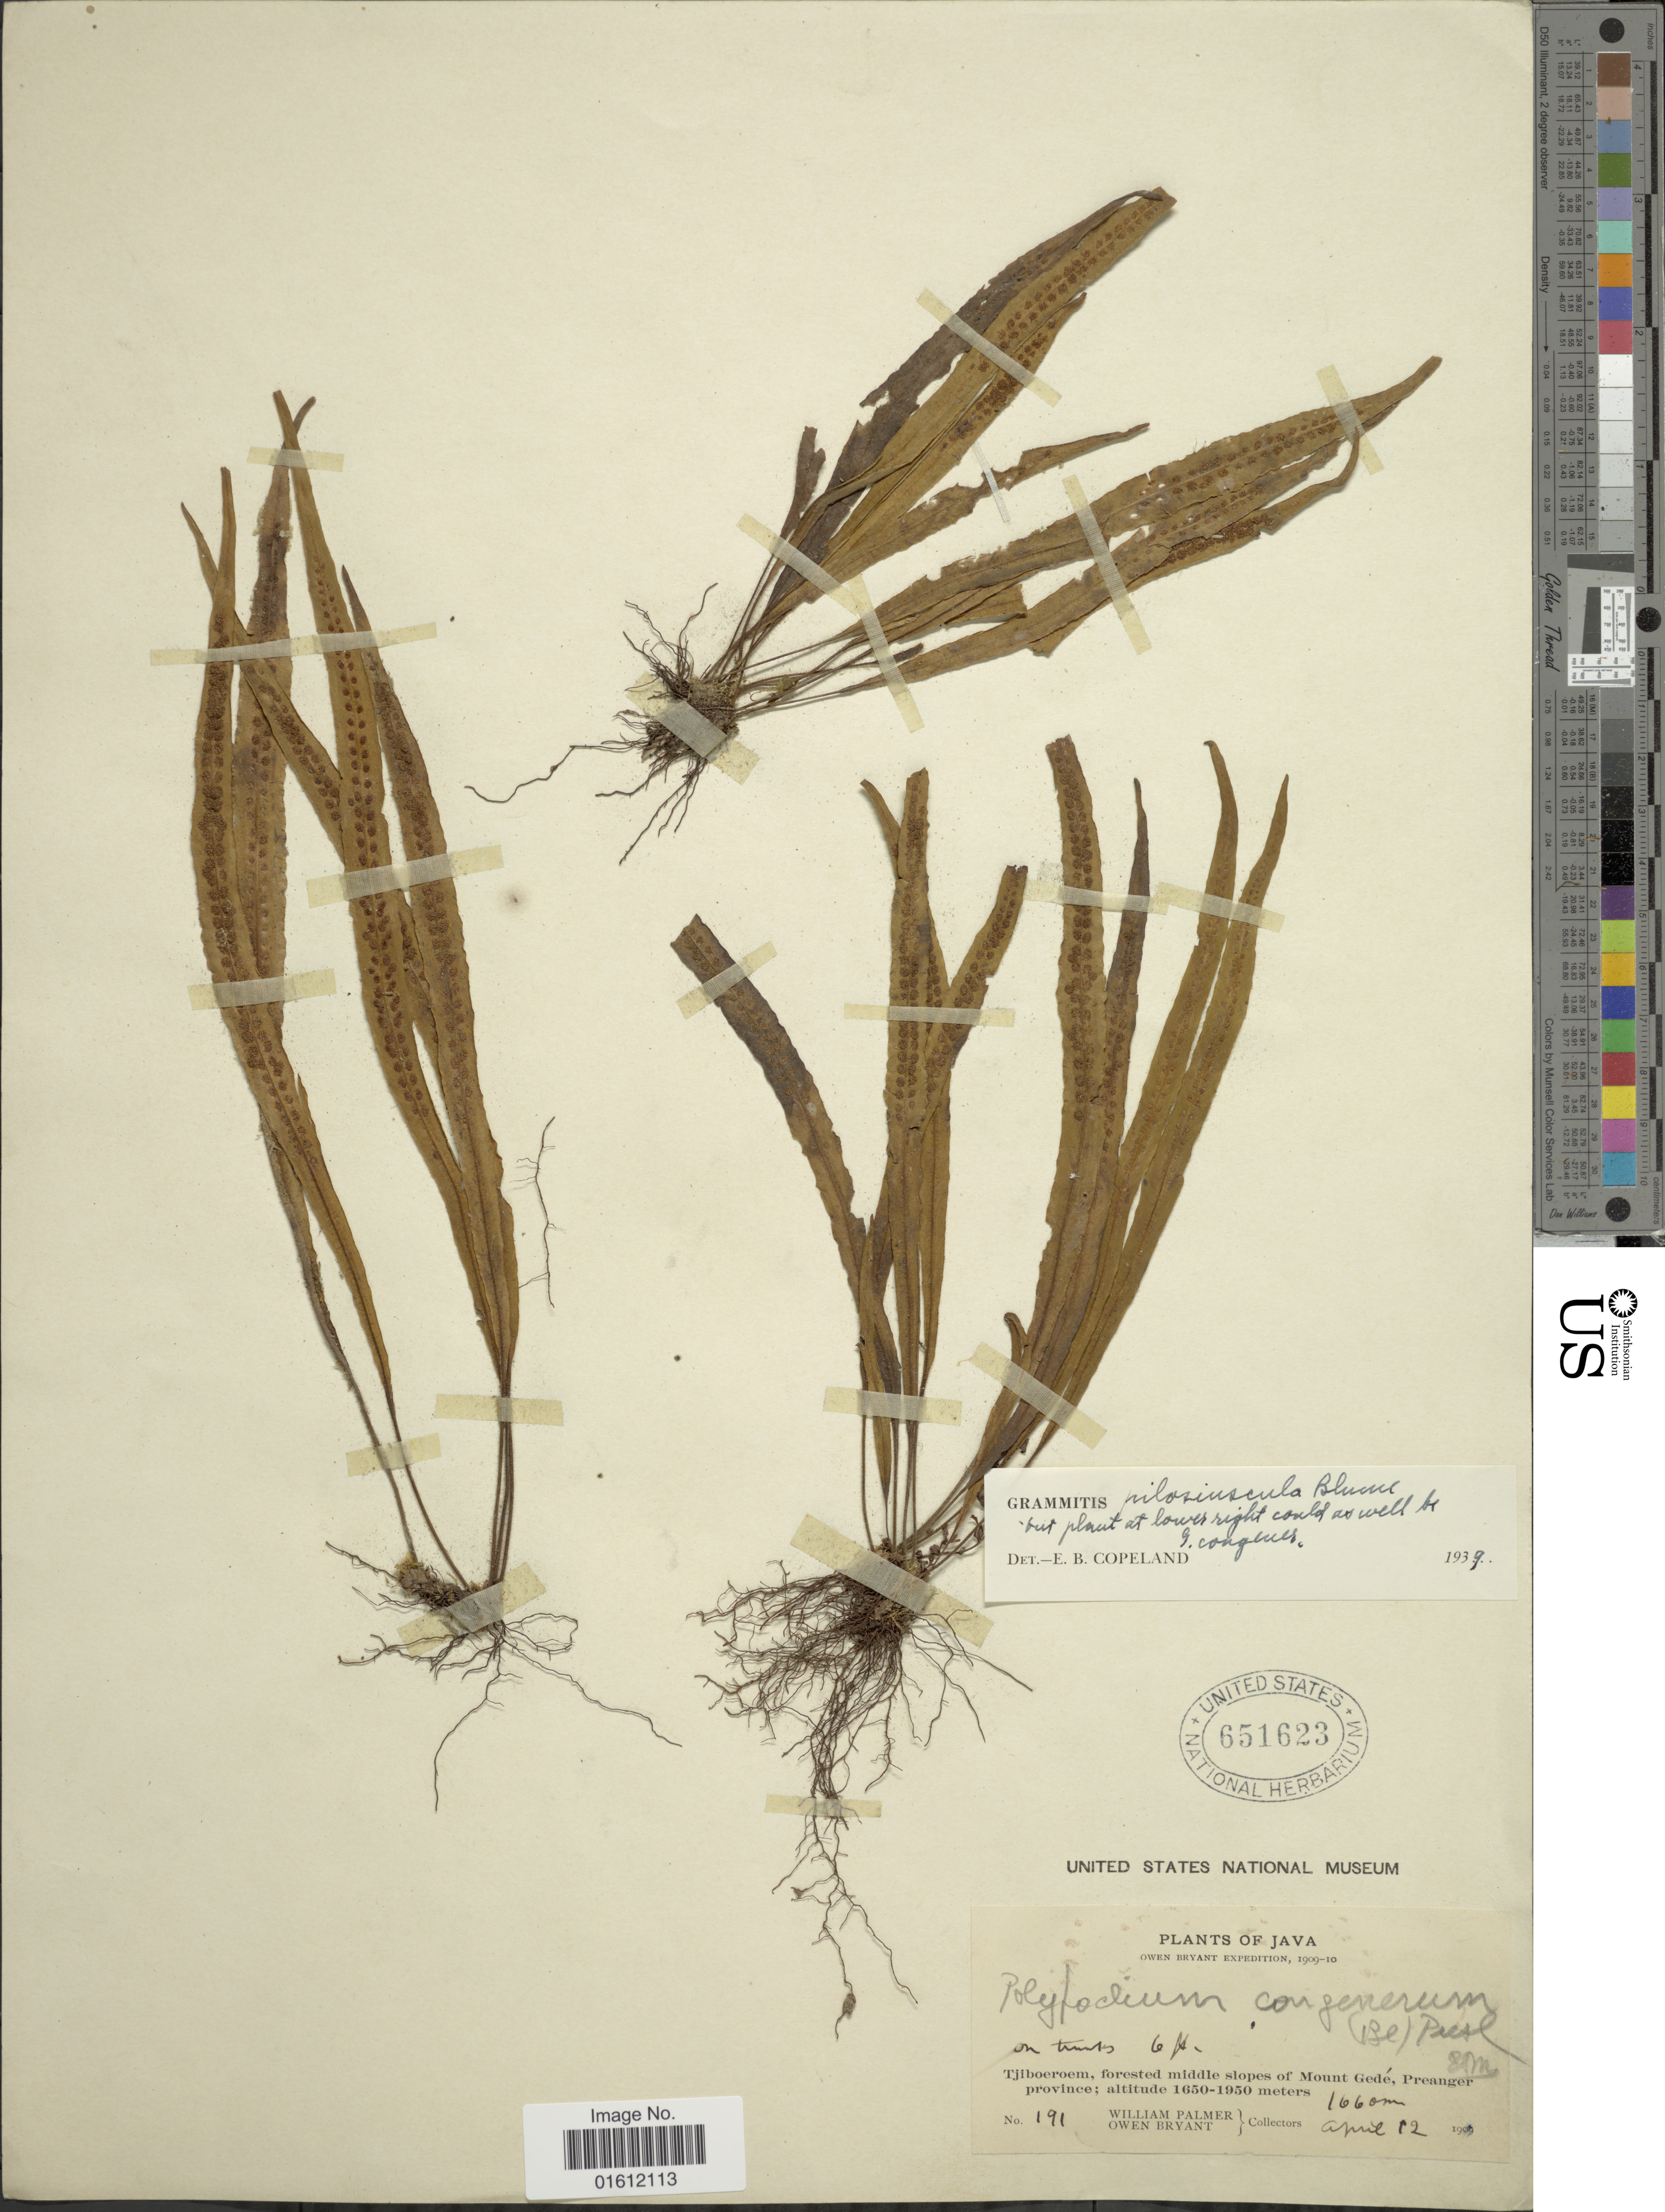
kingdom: Plantae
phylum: Tracheophyta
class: Polypodiopsida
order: Polypodiales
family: Polypodiaceae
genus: Oreogrammitis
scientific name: Oreogrammitis pilosiuscula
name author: (Blume) Parris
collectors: W. Palmer & O. Bryant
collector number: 191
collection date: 1909-04-12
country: Indonesia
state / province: Java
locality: Tjiboeroem, forested middle slopes of Mount Gedé, Preanger province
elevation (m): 1650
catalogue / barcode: US 651623